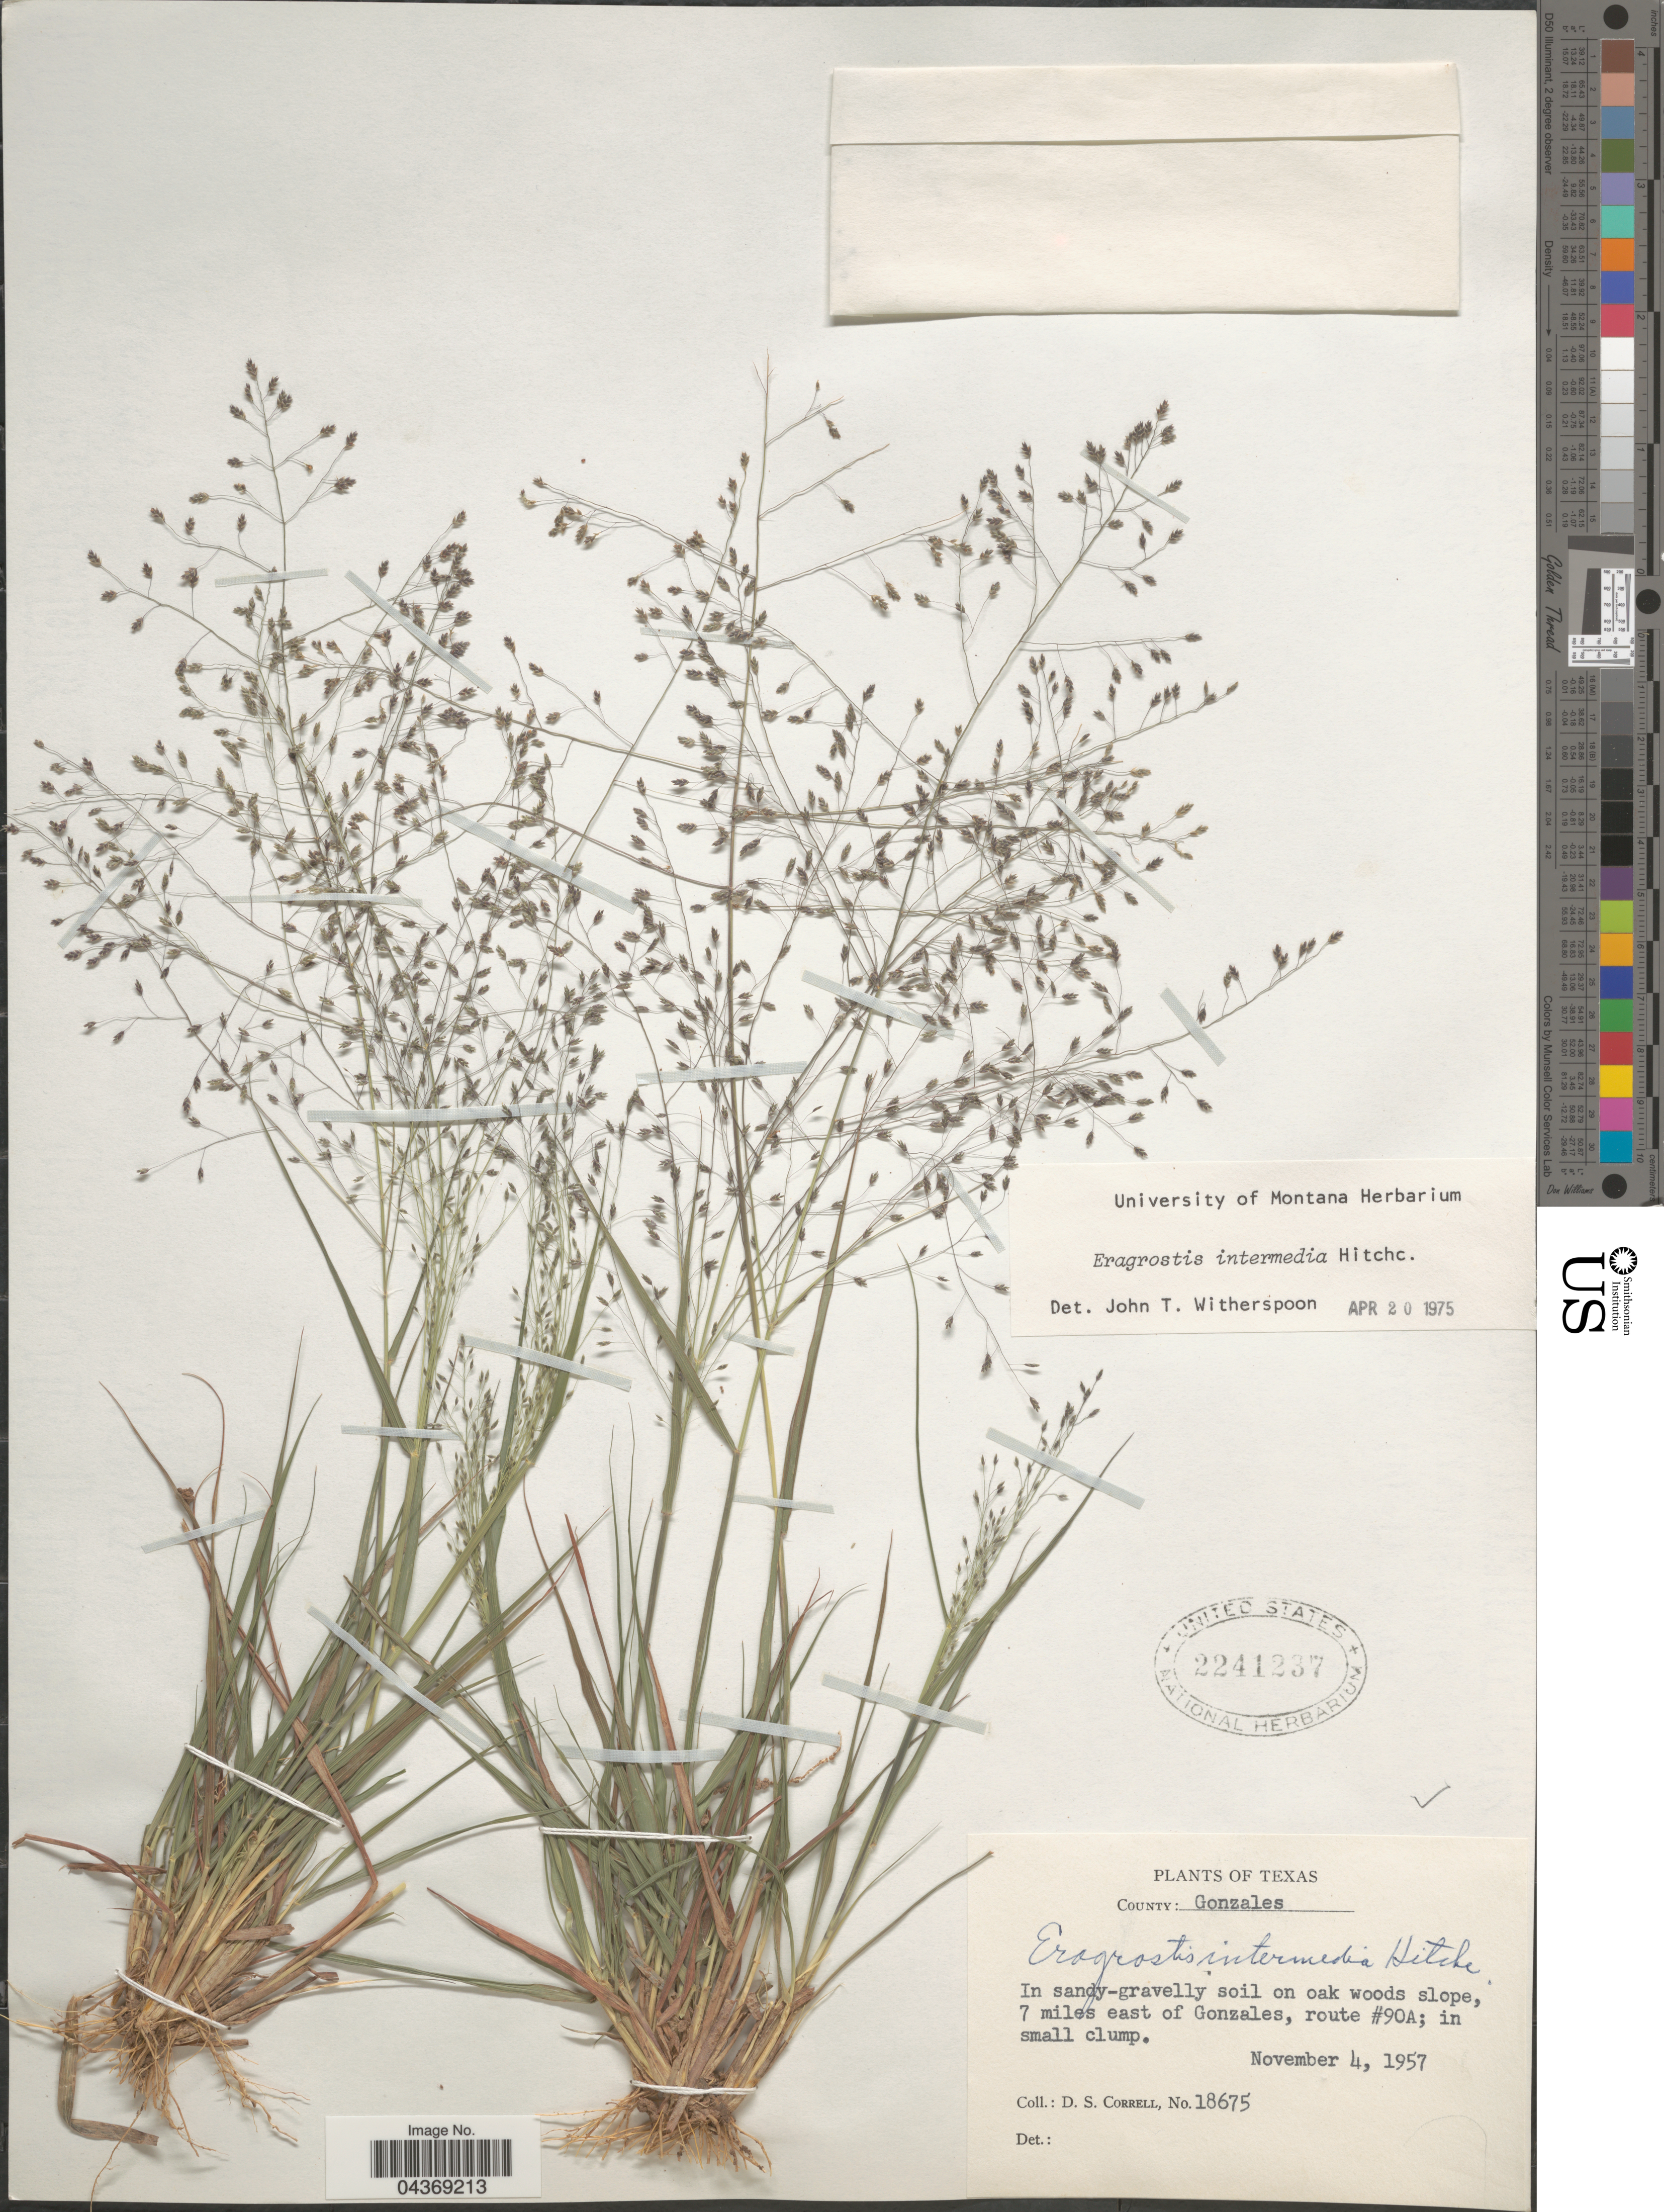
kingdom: Plantae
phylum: Tracheophyta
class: Liliopsida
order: Poales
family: Poaceae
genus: Eragrostis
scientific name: Eragrostis intermedia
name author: Hitchc.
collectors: D. S. Correll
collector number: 18675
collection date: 1957-11-04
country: United States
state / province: Texas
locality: County: Gonzales. 7 miles east of Gonzales, route #90A.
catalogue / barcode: US 2241237